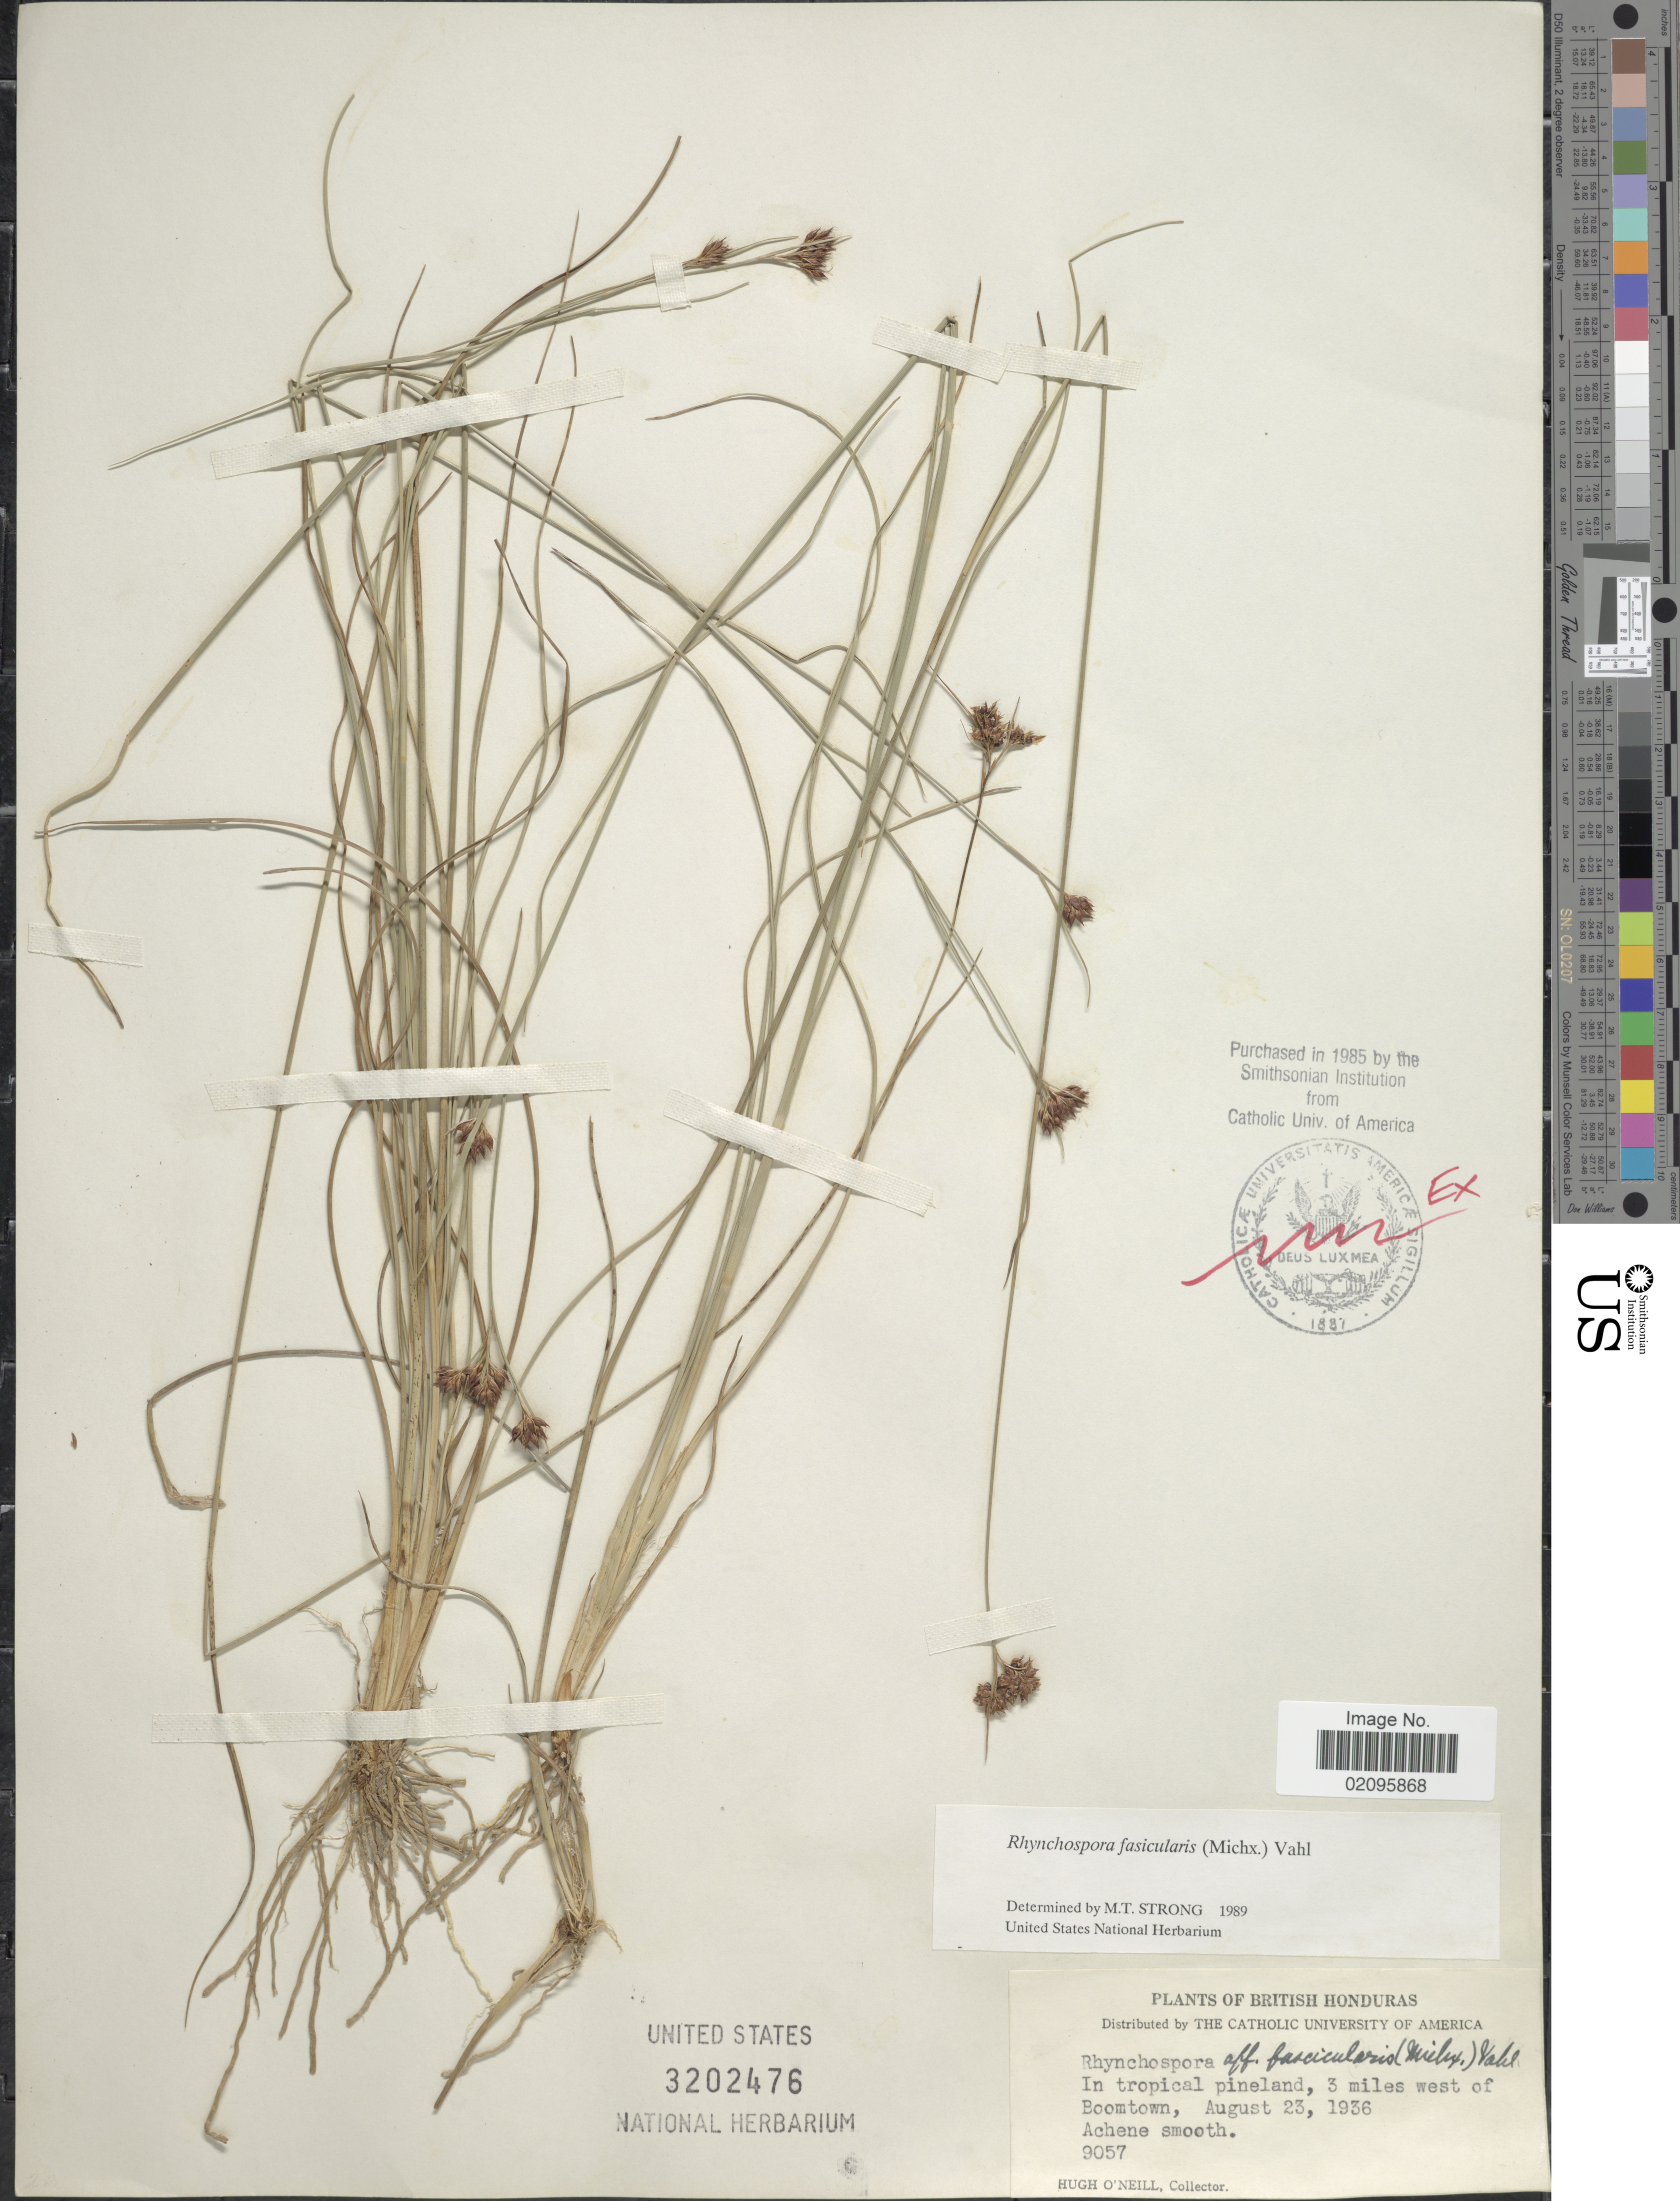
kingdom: Plantae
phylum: Tracheophyta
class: Liliopsida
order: Poales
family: Cyperaceae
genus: Rhynchospora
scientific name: Rhynchospora fascicularis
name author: (Michx.) Vahl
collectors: H. O'Neill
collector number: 9057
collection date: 1936-08-23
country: Belize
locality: British Honduras, in tropical pineland, 3 miles west of Boomtown.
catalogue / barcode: US 3202476